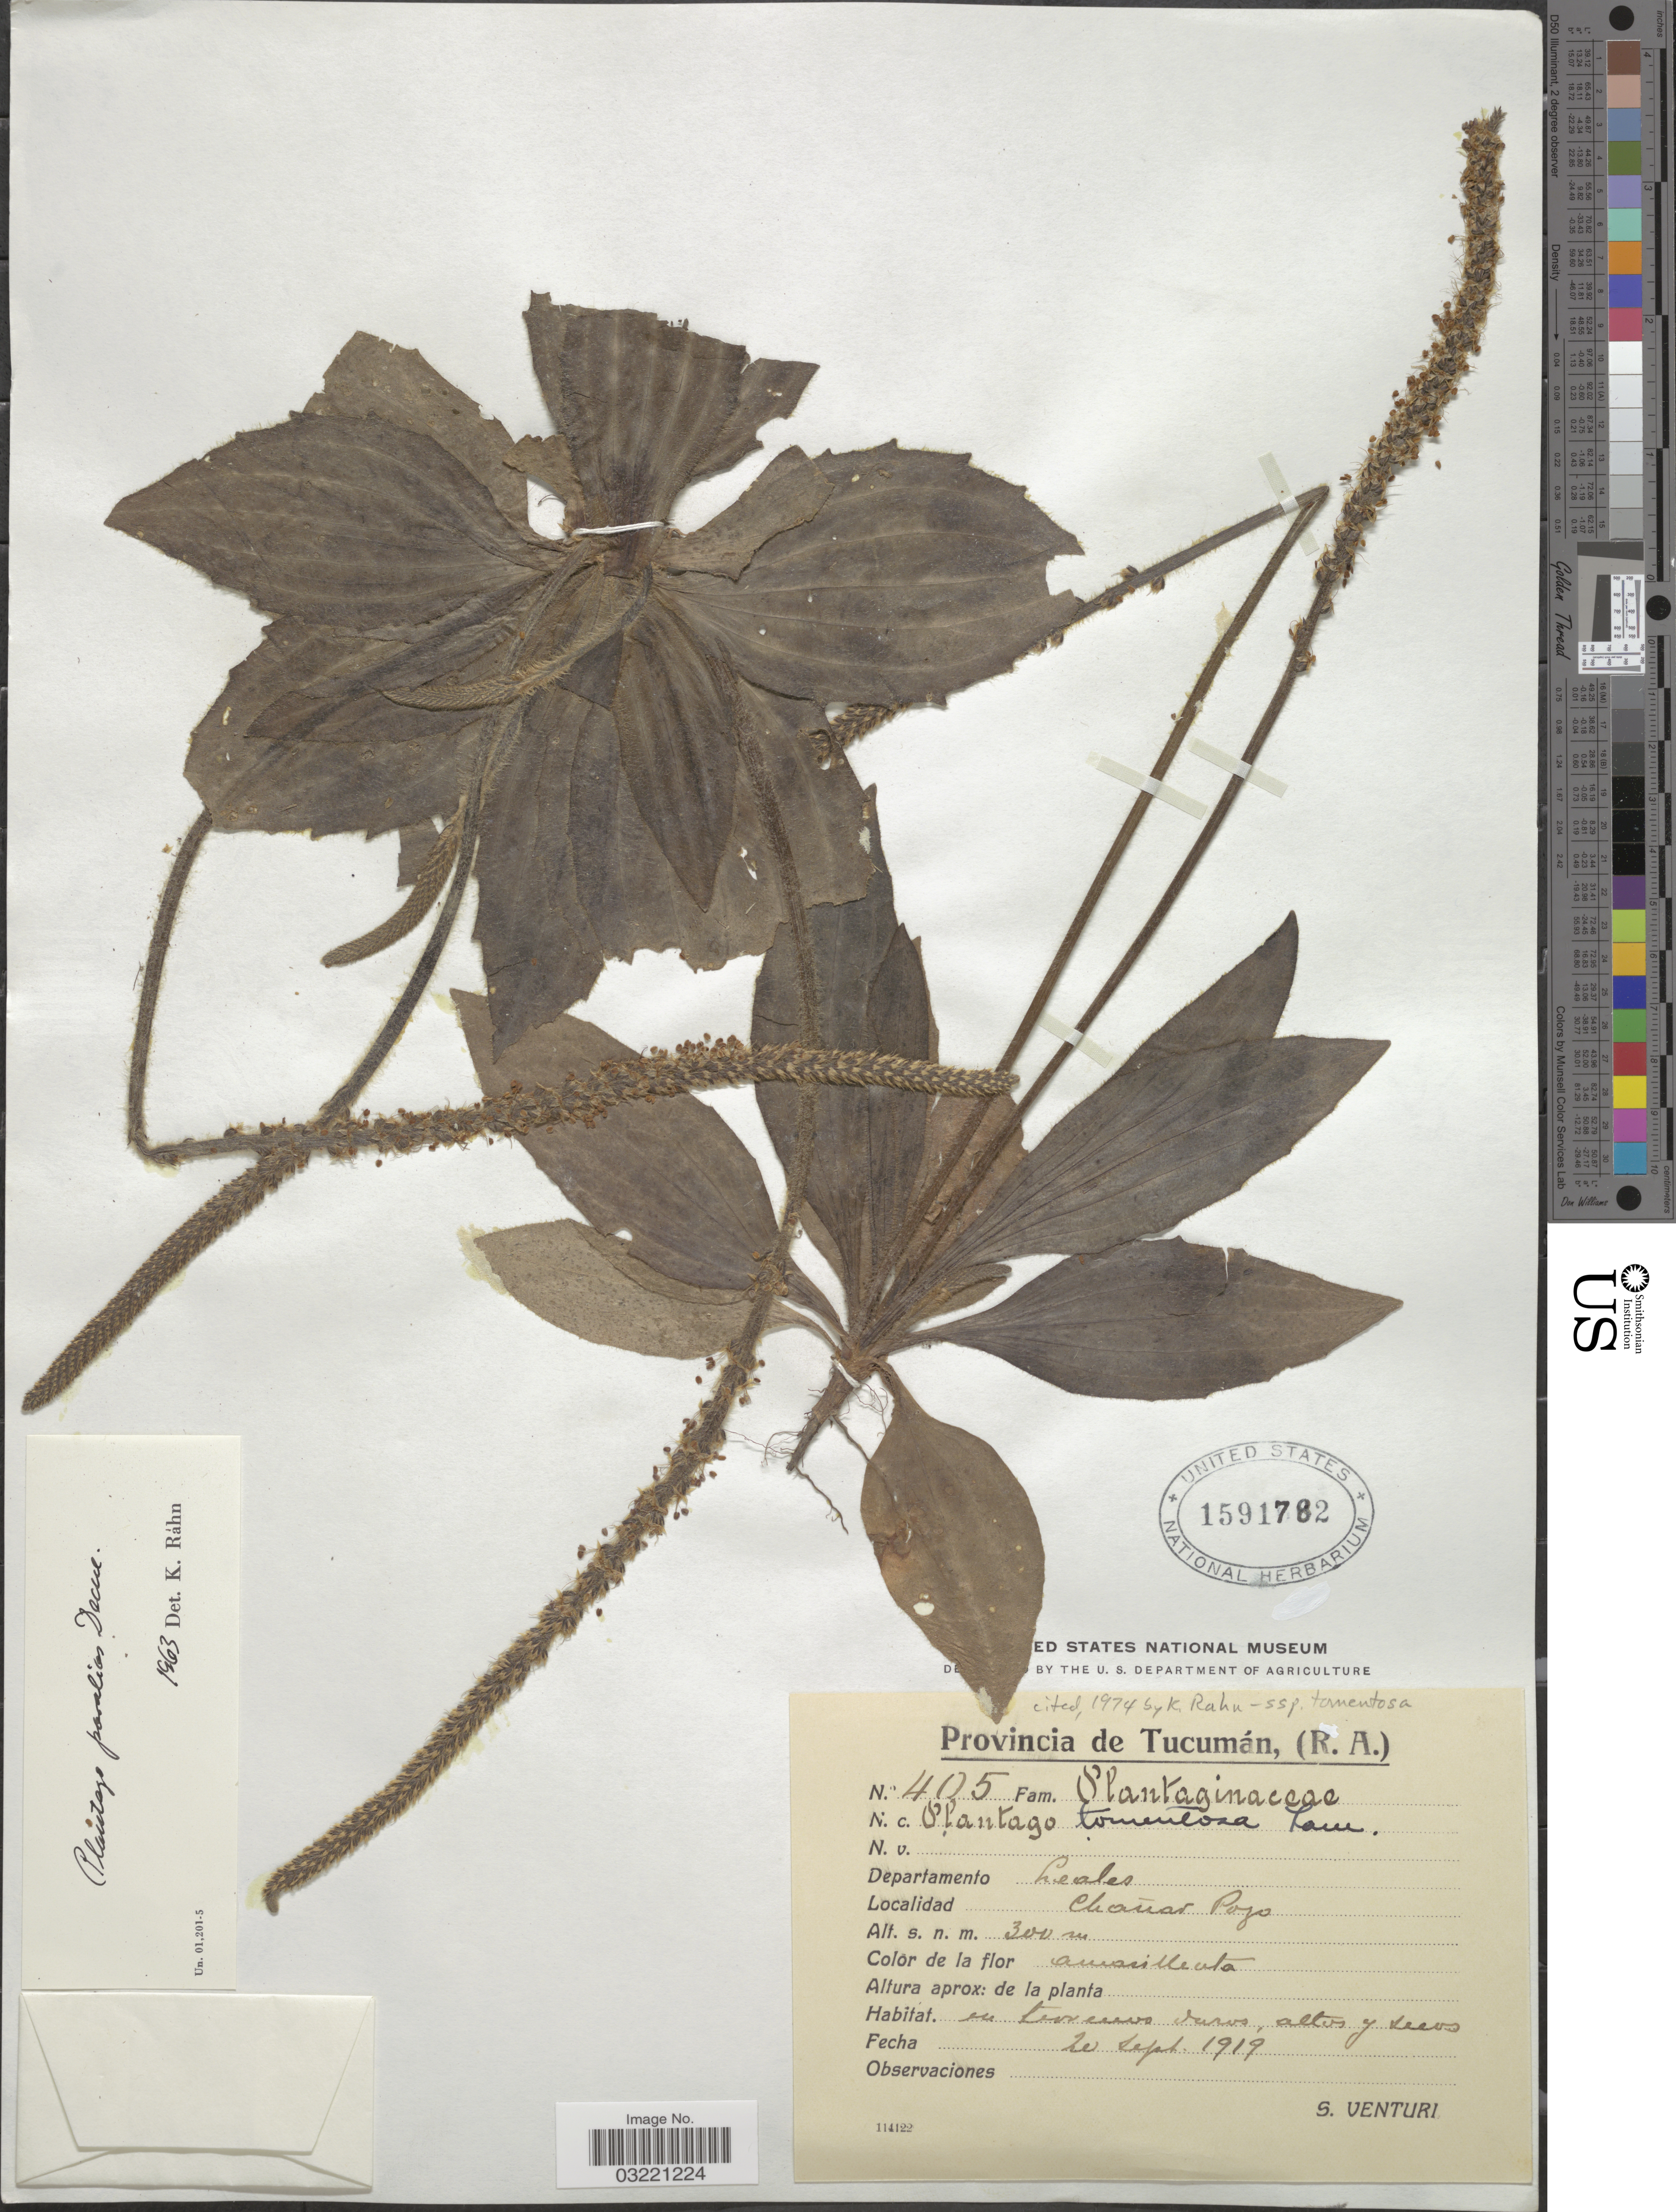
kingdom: Plantae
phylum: Tracheophyta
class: Magnoliopsida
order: Lamiales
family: Plantaginaceae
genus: Plantago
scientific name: Plantago tomentosa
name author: Lam.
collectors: S. Venturi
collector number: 405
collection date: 1919-09-20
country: Argentina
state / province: Tucuman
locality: Departamento Leales, Chañar Pozo.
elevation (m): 300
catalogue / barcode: US 1591782